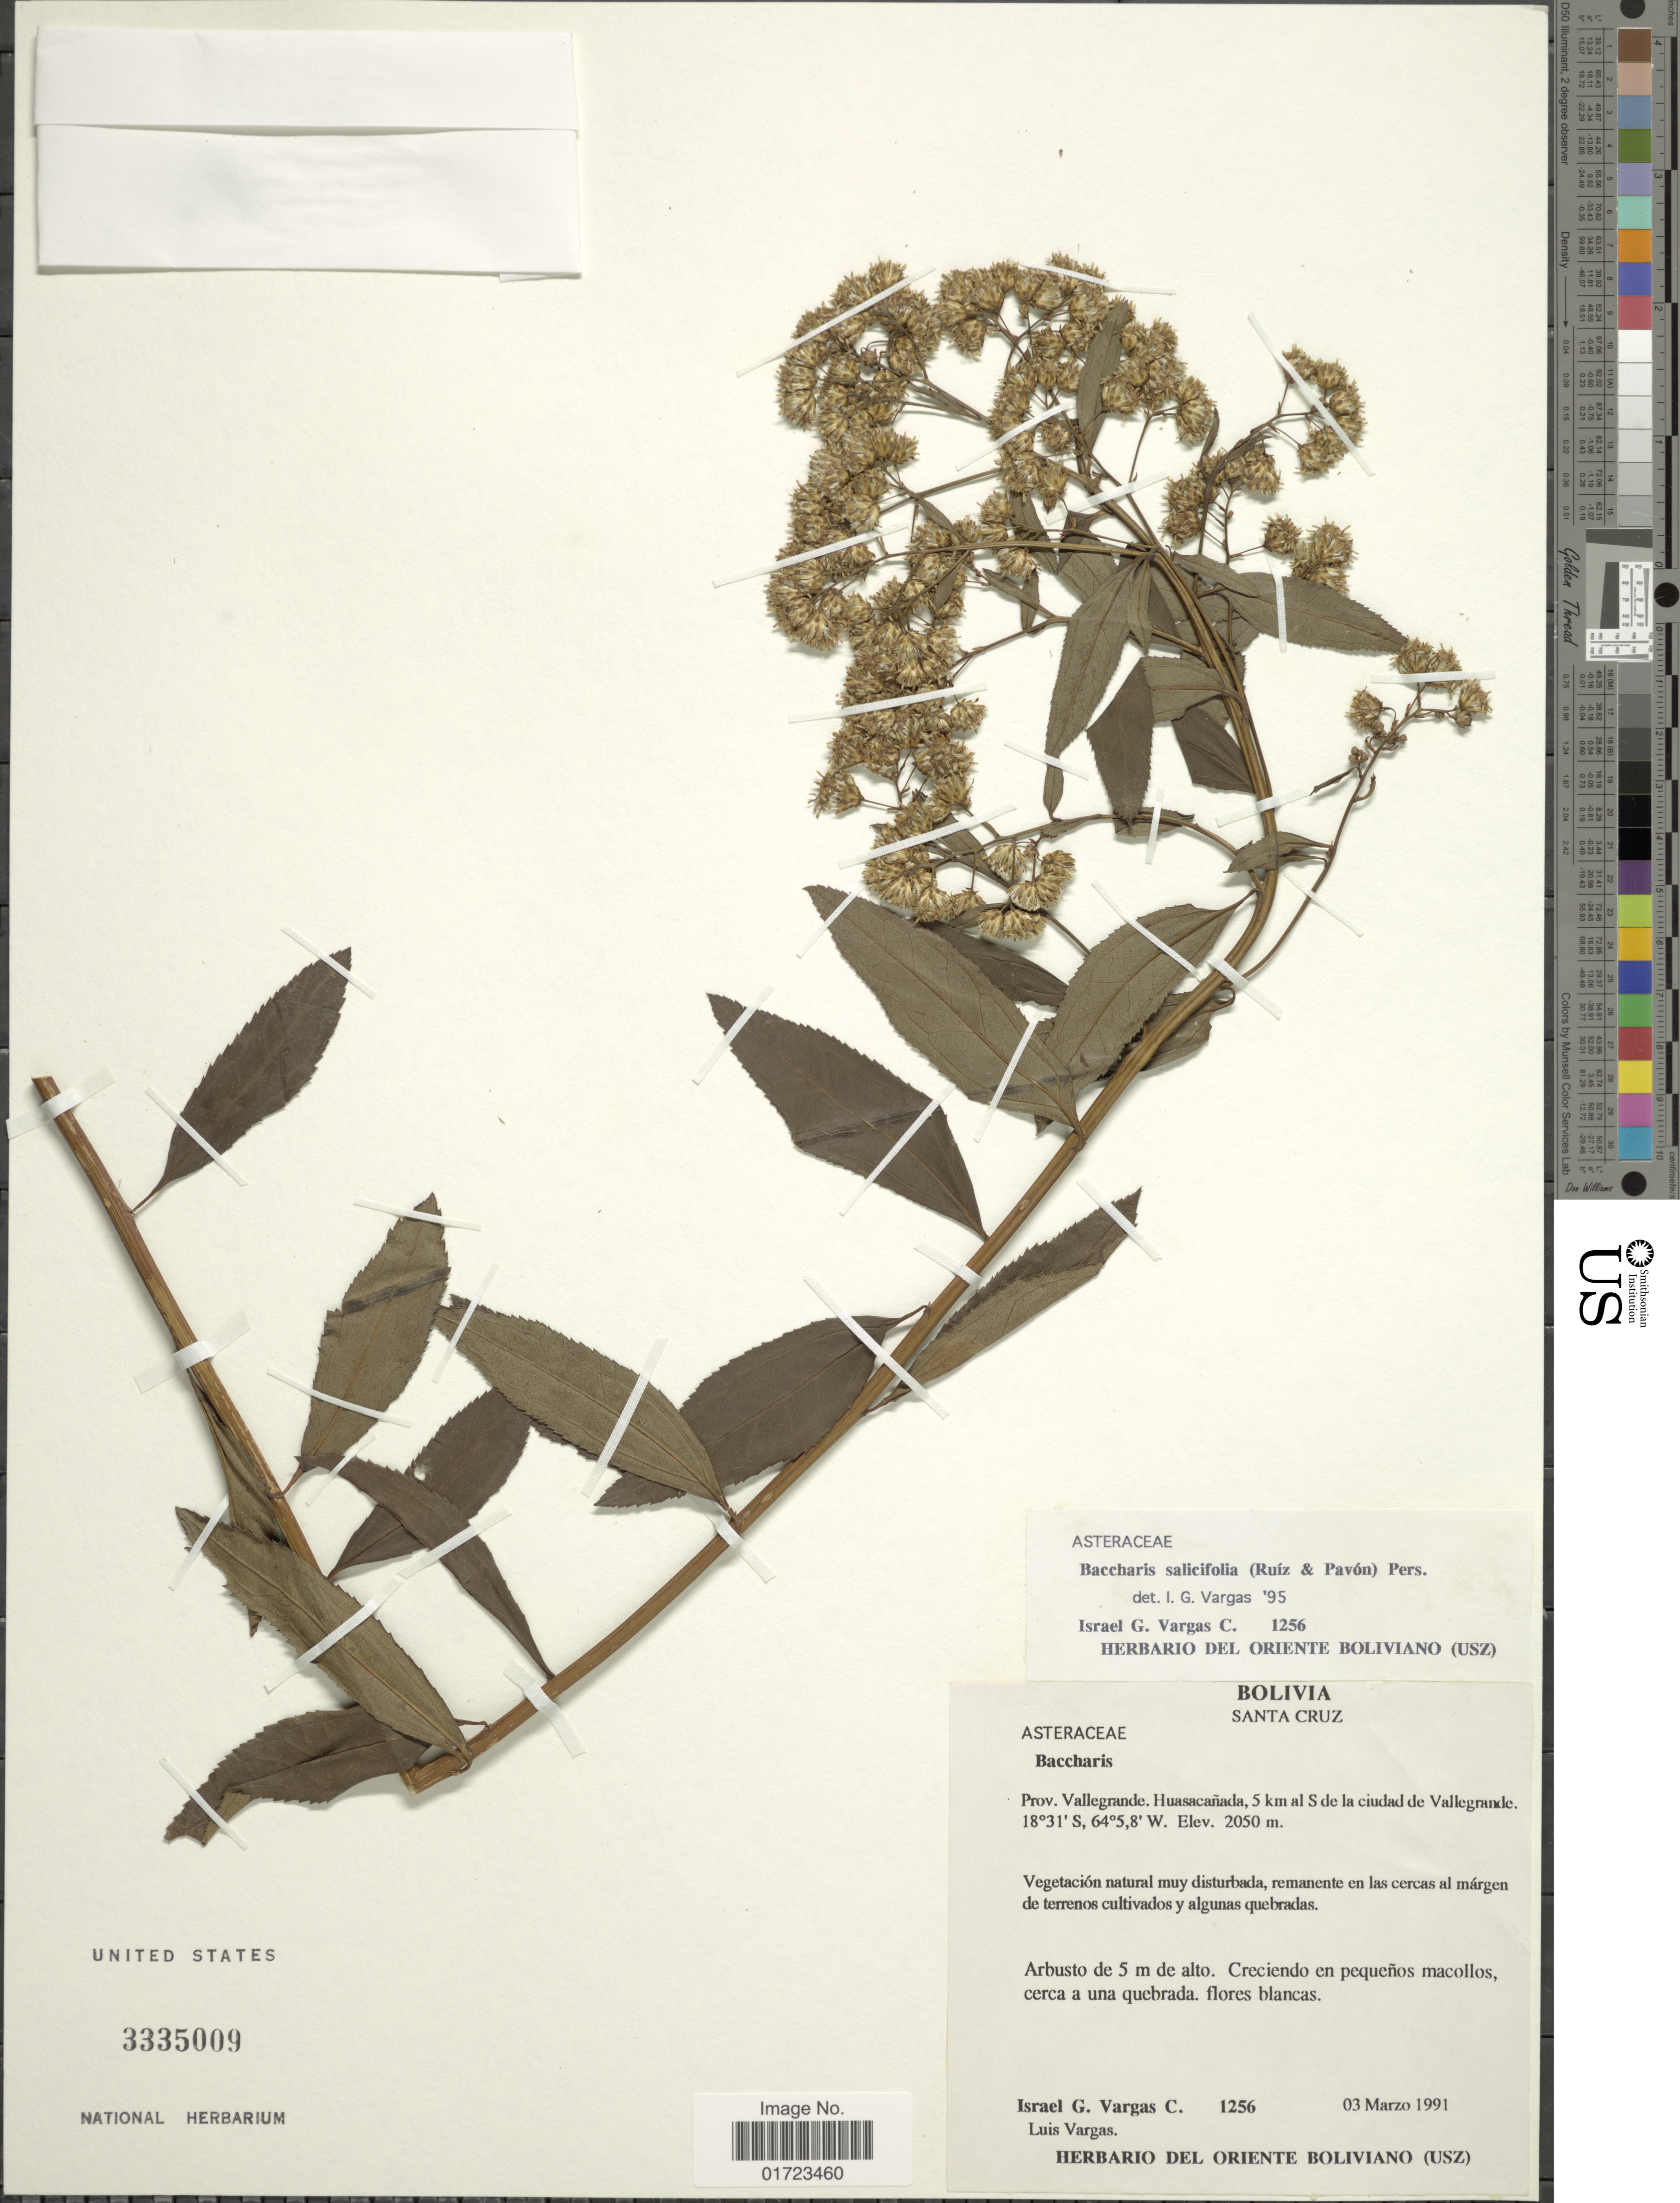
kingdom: Plantae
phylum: Tracheophyta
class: Magnoliopsida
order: Asterales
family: Asteraceae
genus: Baccharis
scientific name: Baccharis salicifolia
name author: (Ruiz & Pav.) Pers.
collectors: I. G. Vargas C. & L. Vargas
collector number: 1256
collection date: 1991-03-03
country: Bolivia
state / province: Santa Cruz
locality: Prov. Vallegrande. Huasacanada, 5 km al S de la cuidad de Vallegrande.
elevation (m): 2050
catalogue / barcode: US 3335009